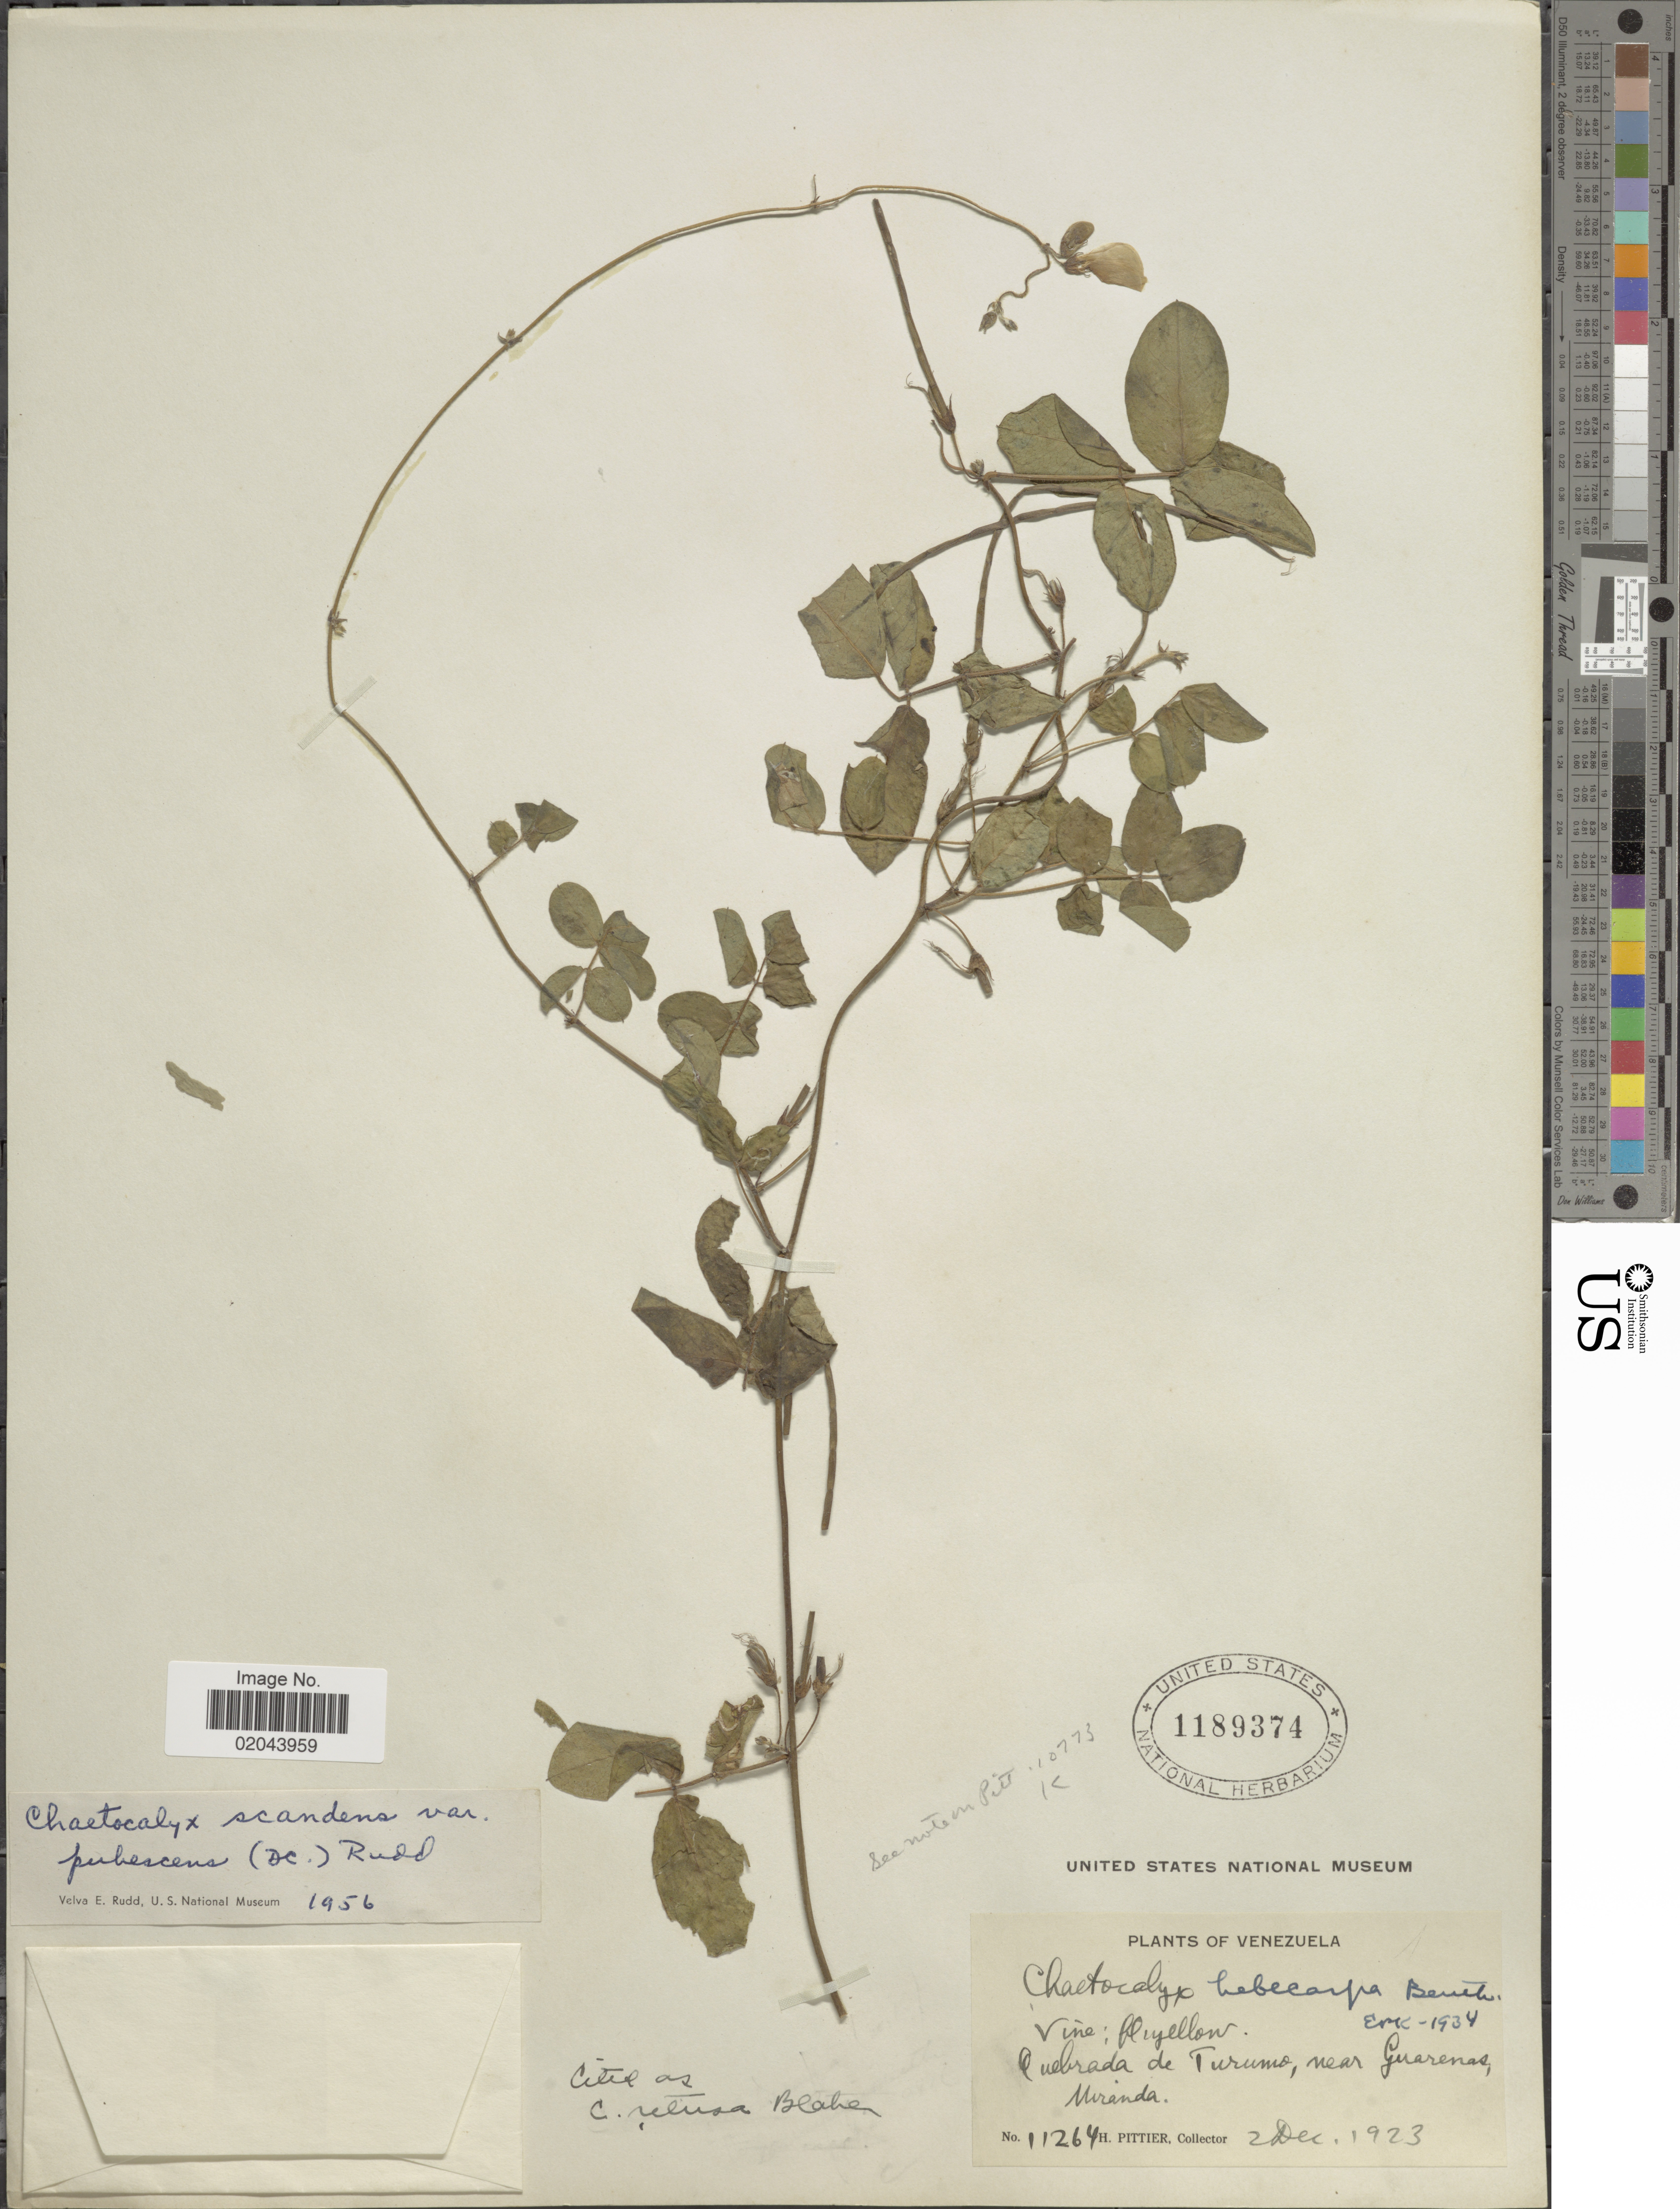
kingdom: Plantae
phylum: Tracheophyta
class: Magnoliopsida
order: Fabales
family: Fabaceae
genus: Chaetocalyx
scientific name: Chaetocalyx scandens var. pubescens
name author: (DC.) Rudd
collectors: H. F. Pittier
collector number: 11264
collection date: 1923-12-02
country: Venezuela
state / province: Miranda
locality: Quebrada de Turumo, near Guarenas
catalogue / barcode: US 1189374